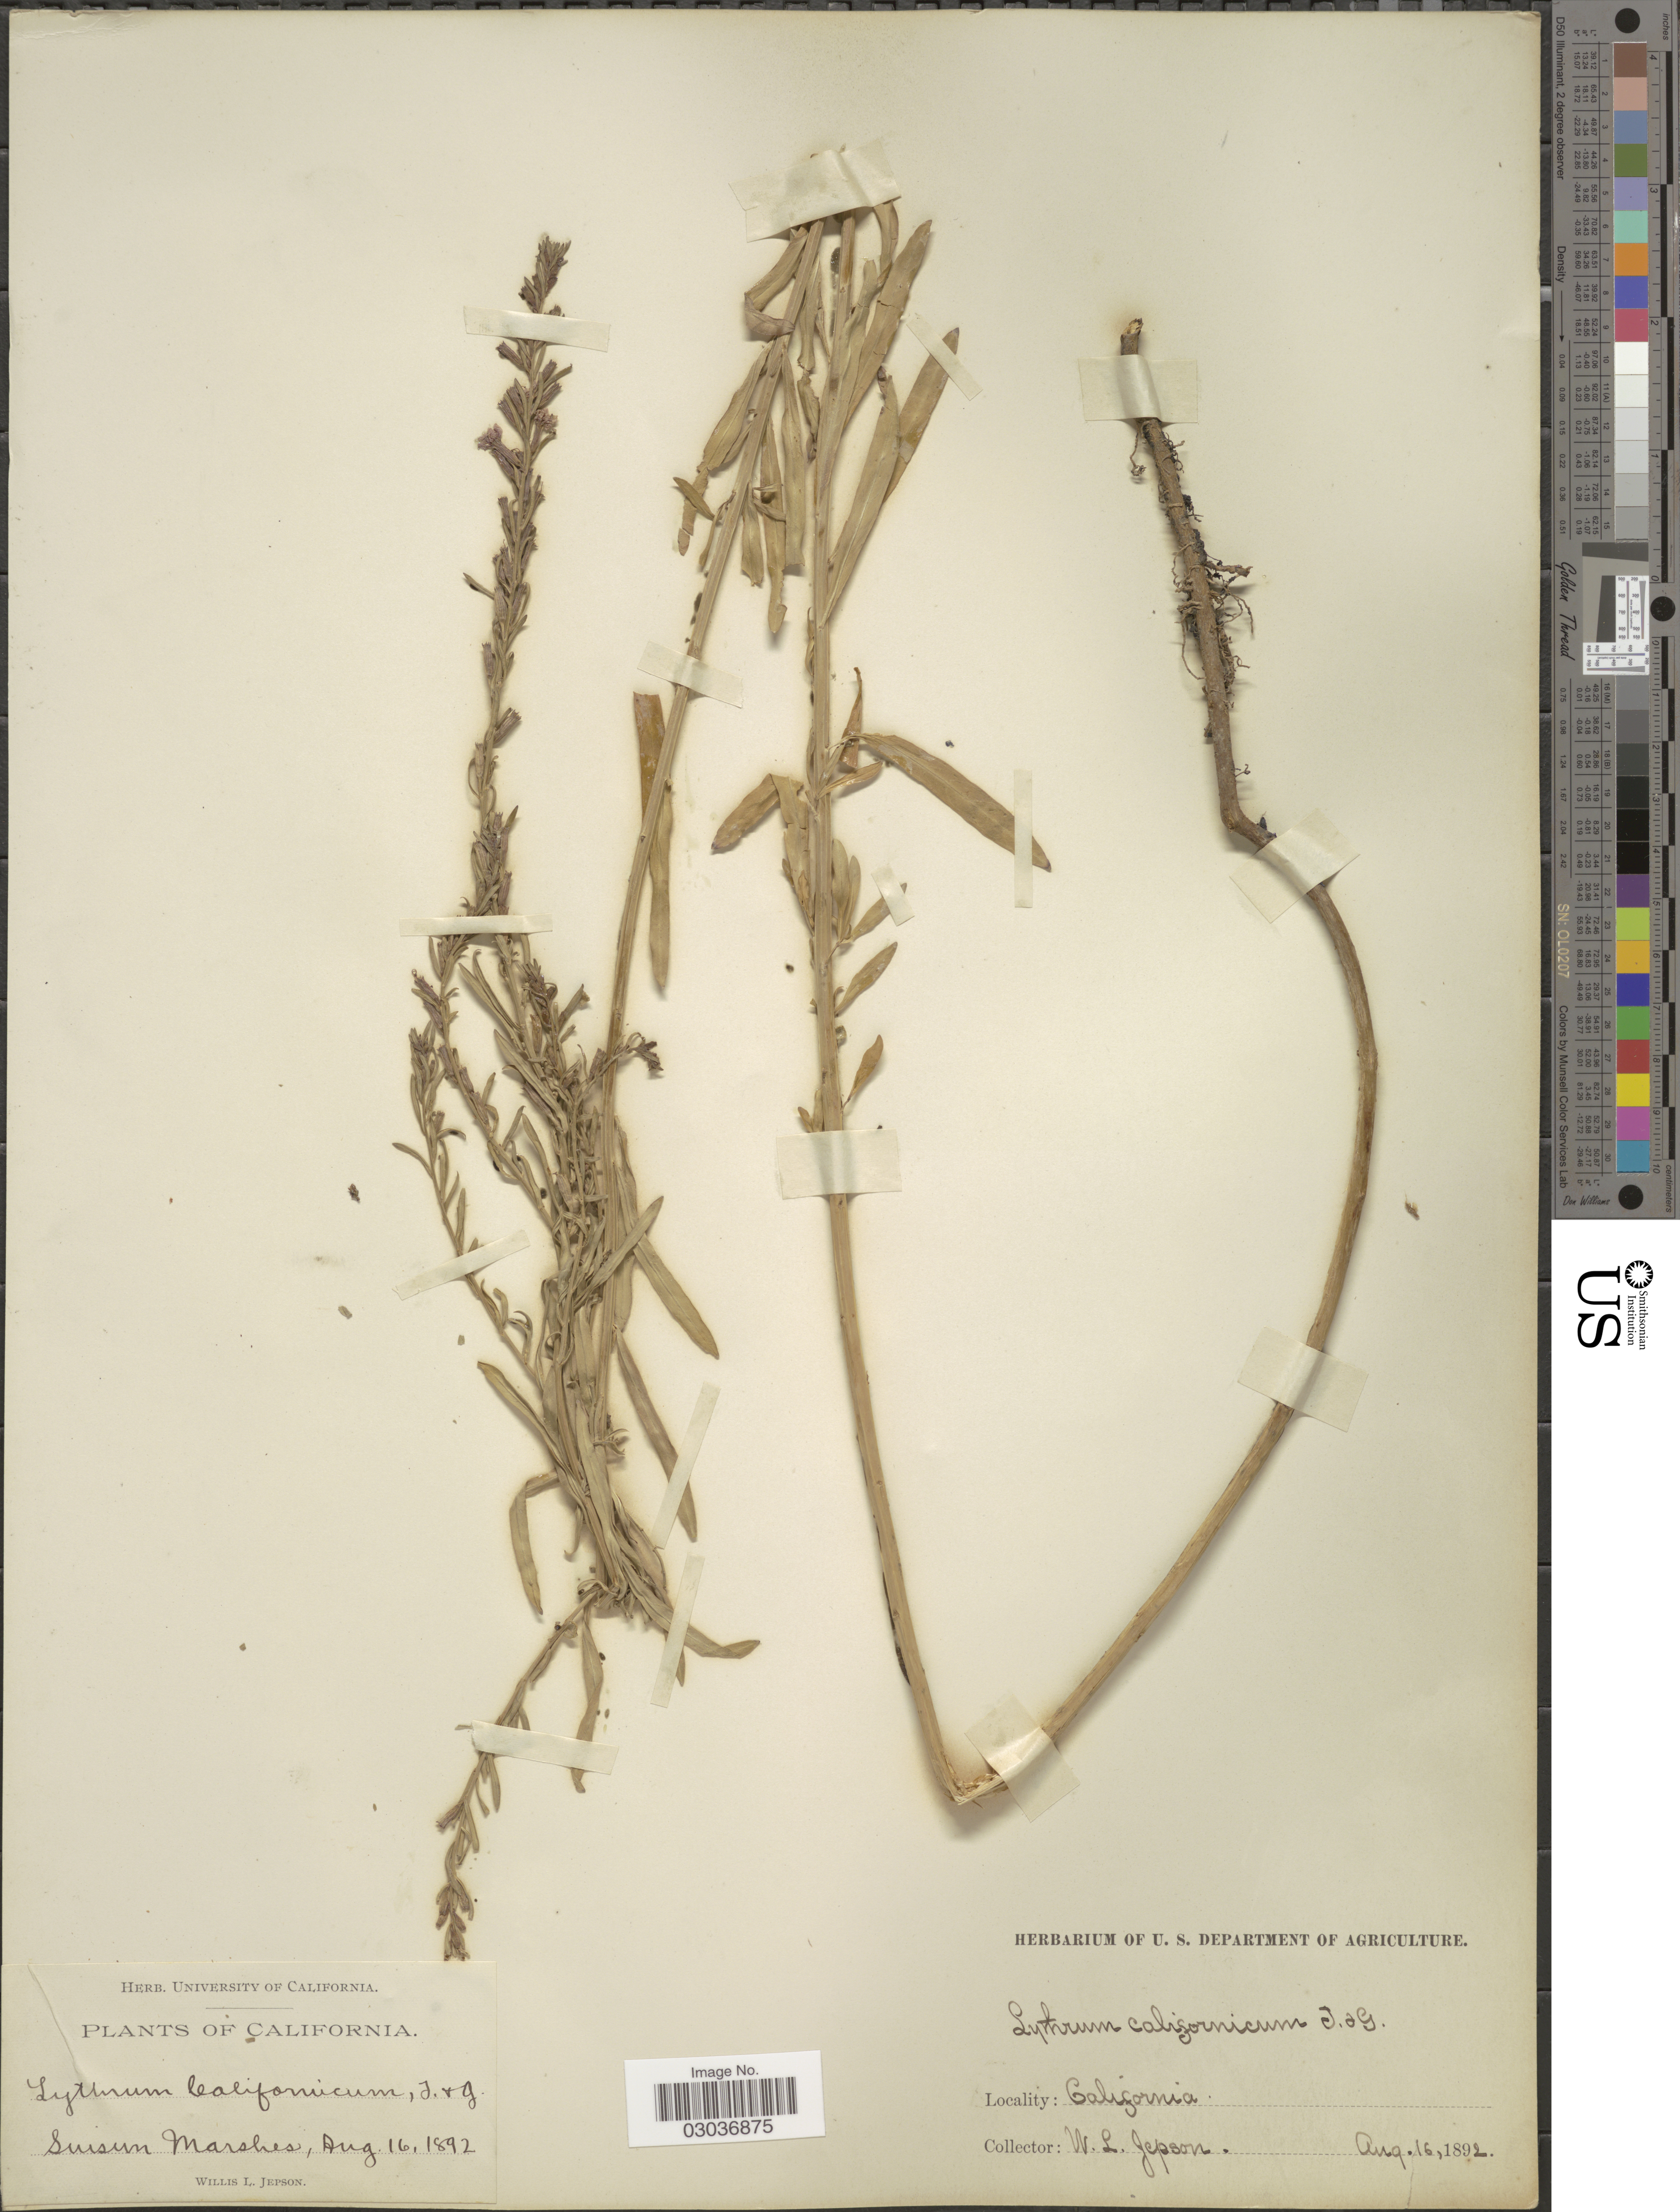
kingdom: Plantae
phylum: Tracheophyta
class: Magnoliopsida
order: Myrtales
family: Lythraceae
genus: Lythrum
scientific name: Lythrum californicum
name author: Torr. & A. Gray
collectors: W. L. Jepson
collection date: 1892-08-16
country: United States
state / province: California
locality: Suisun Marshes.